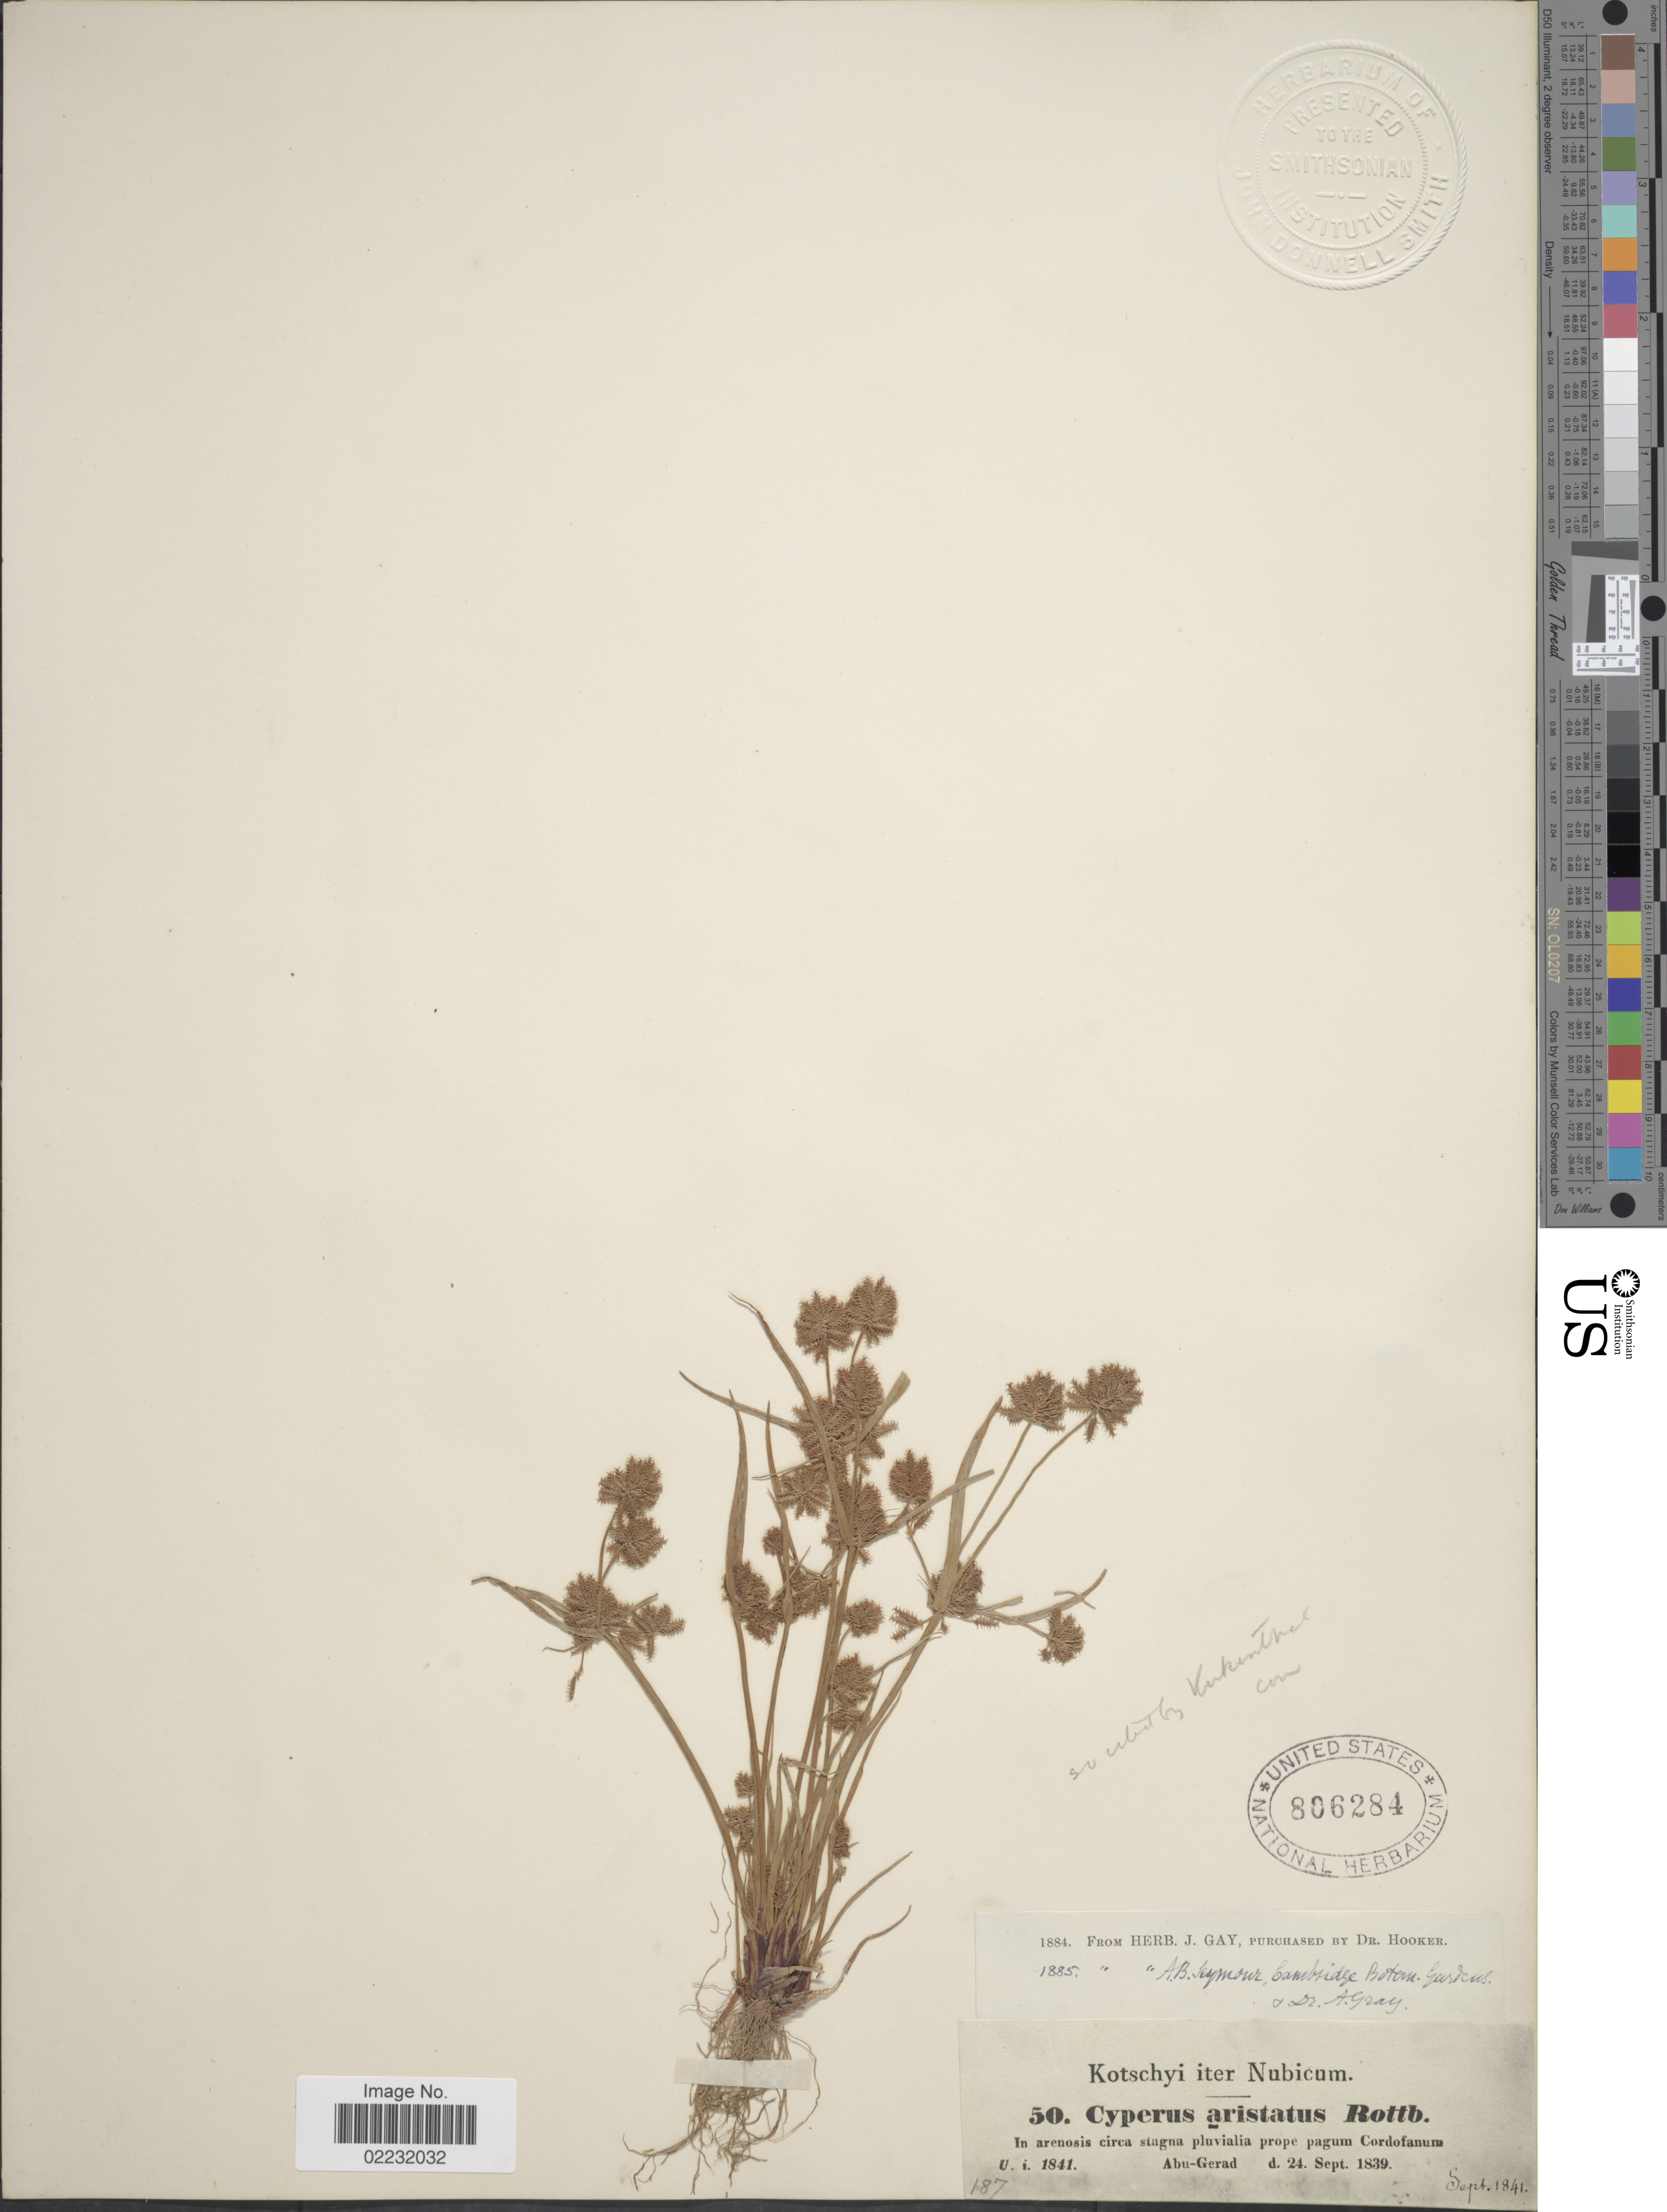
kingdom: Plantae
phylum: Tracheophyta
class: Liliopsida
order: Poales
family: Cyperaceae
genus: Cyperus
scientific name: Cyperus squarrosus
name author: L.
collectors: K. G. Kotschy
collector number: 50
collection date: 1841-09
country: Sudan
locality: Nubicum, in arenosis circa stagna pluvialia prope pagun Cordofanum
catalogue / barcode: US 806284